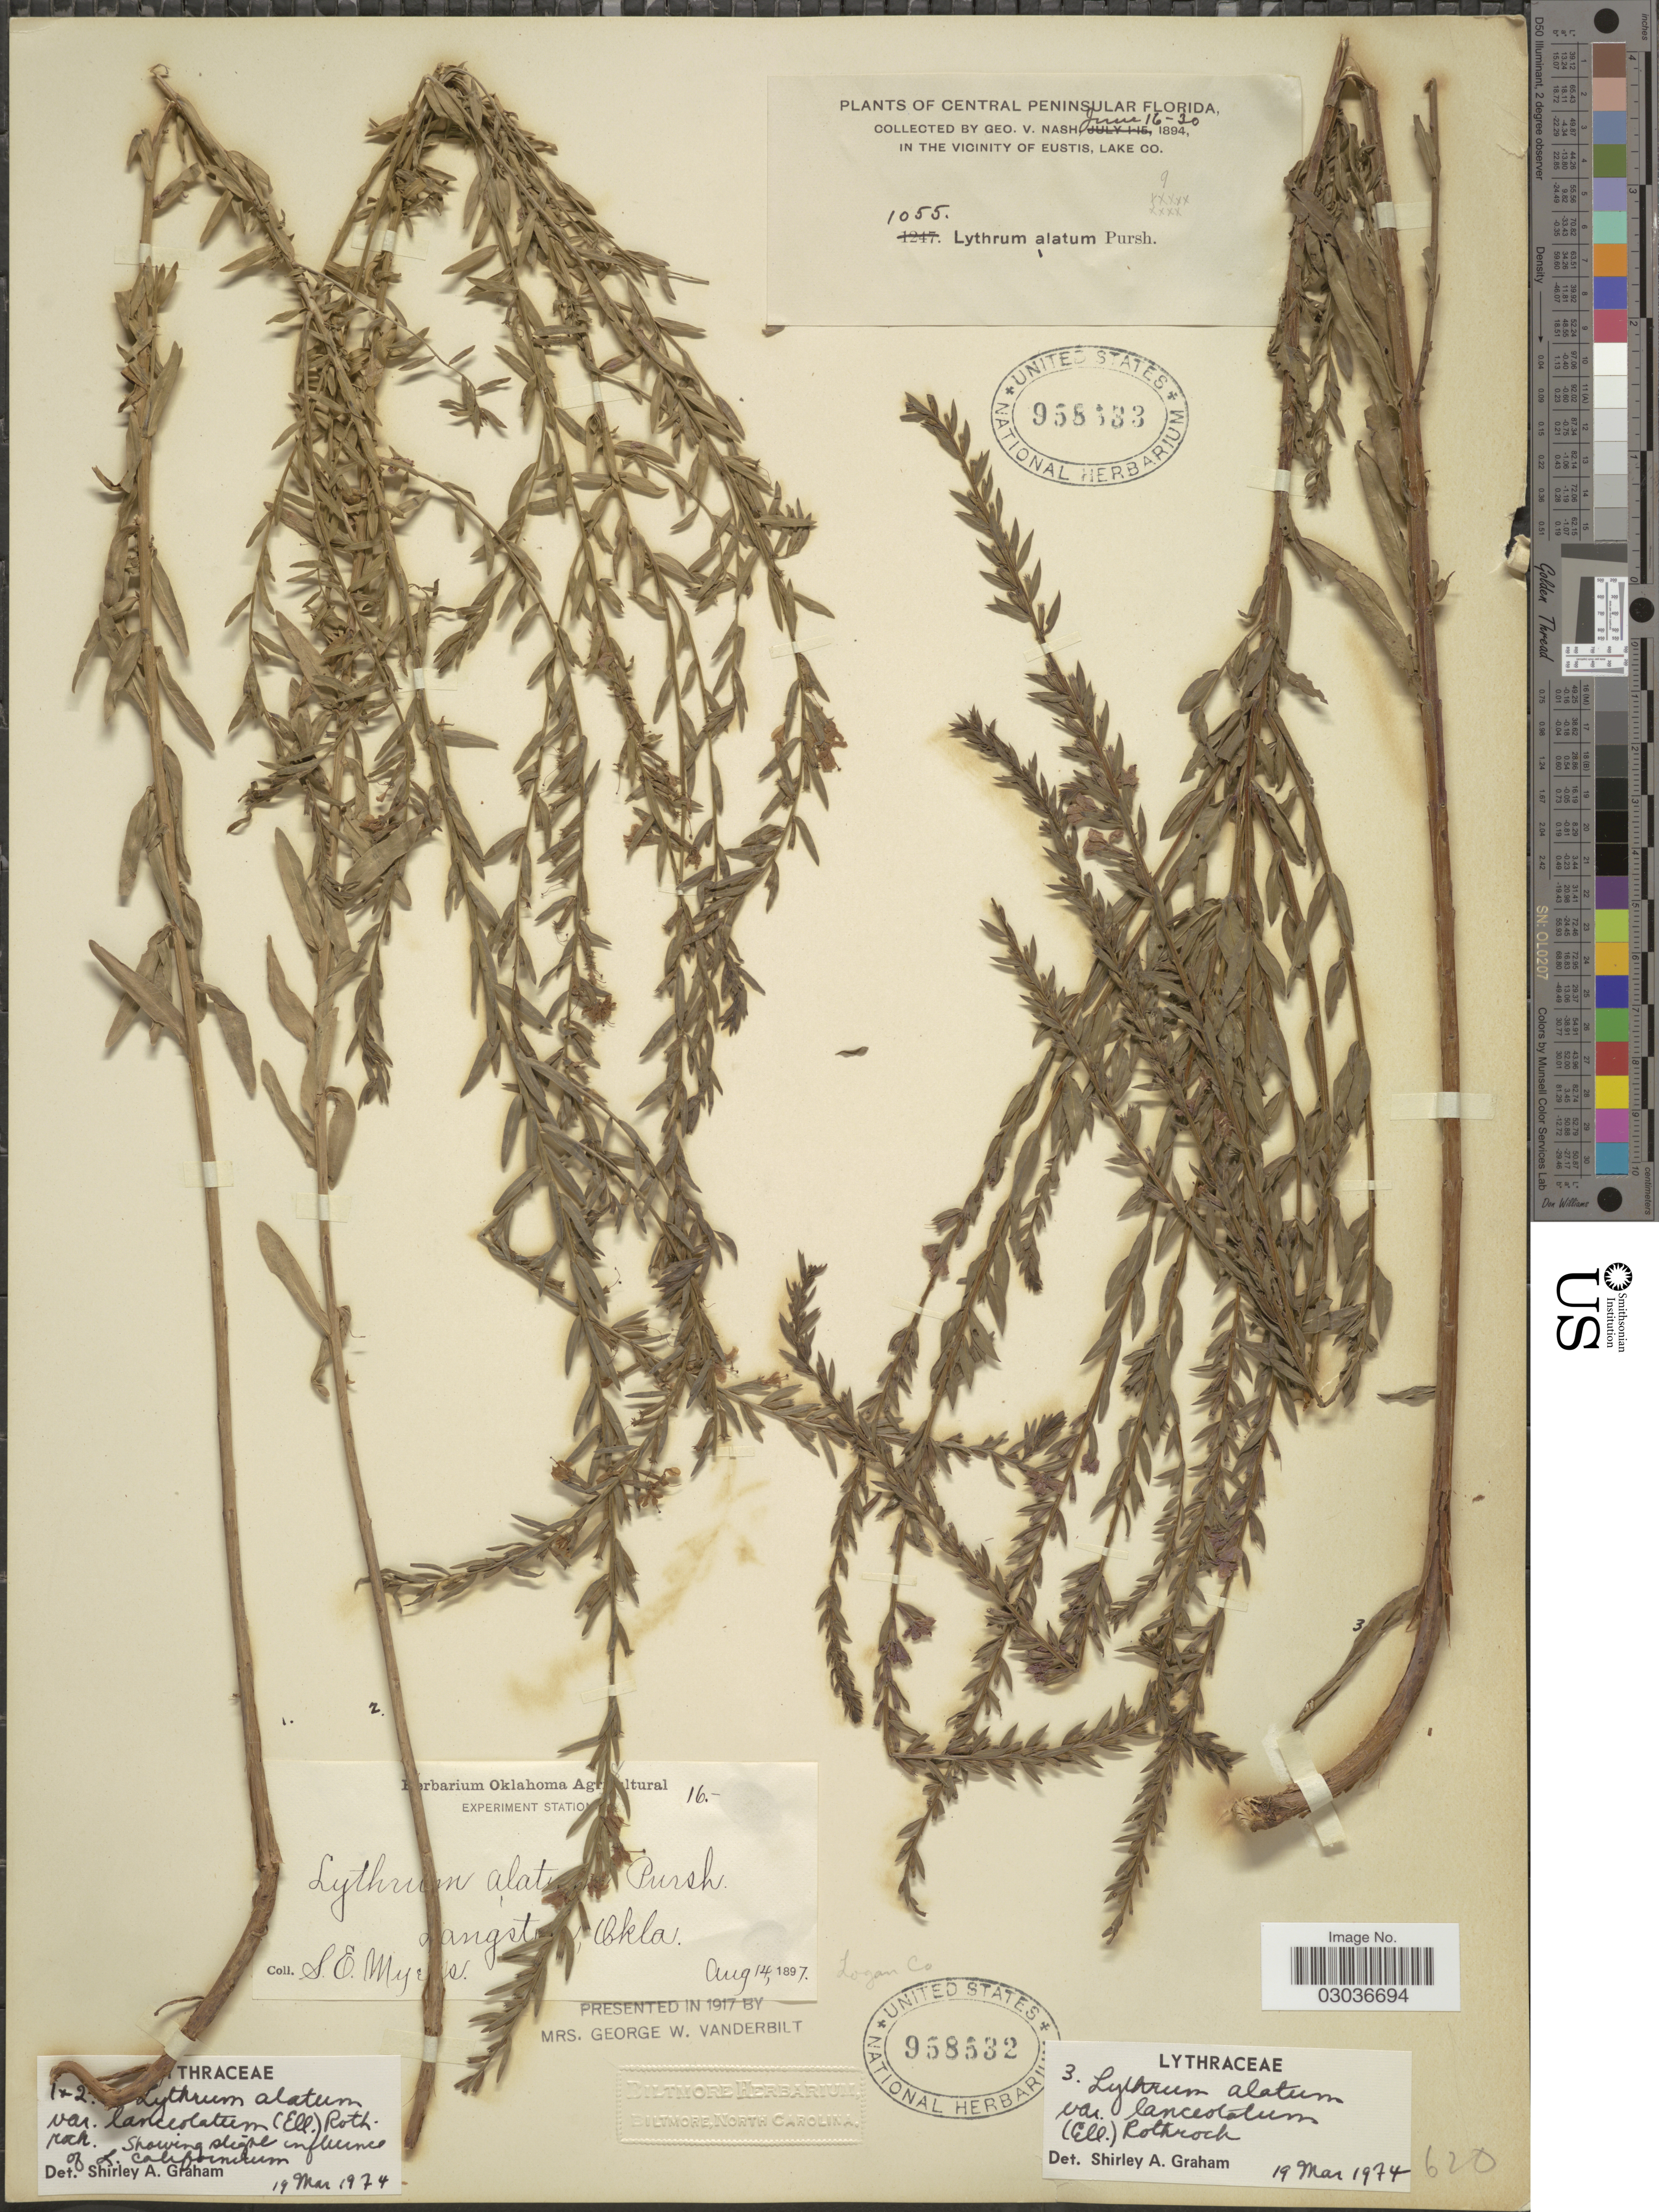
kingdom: Plantae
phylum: Tracheophyta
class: Magnoliopsida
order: Myrtales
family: Lythraceae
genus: Lythrum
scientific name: Lythrum alatum var. lanceolatum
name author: (Elliott) A. Gray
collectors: S. Myers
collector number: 16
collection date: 1897-08-14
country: United States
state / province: Oklahoma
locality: Langston, Logan Co.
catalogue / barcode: US 958532